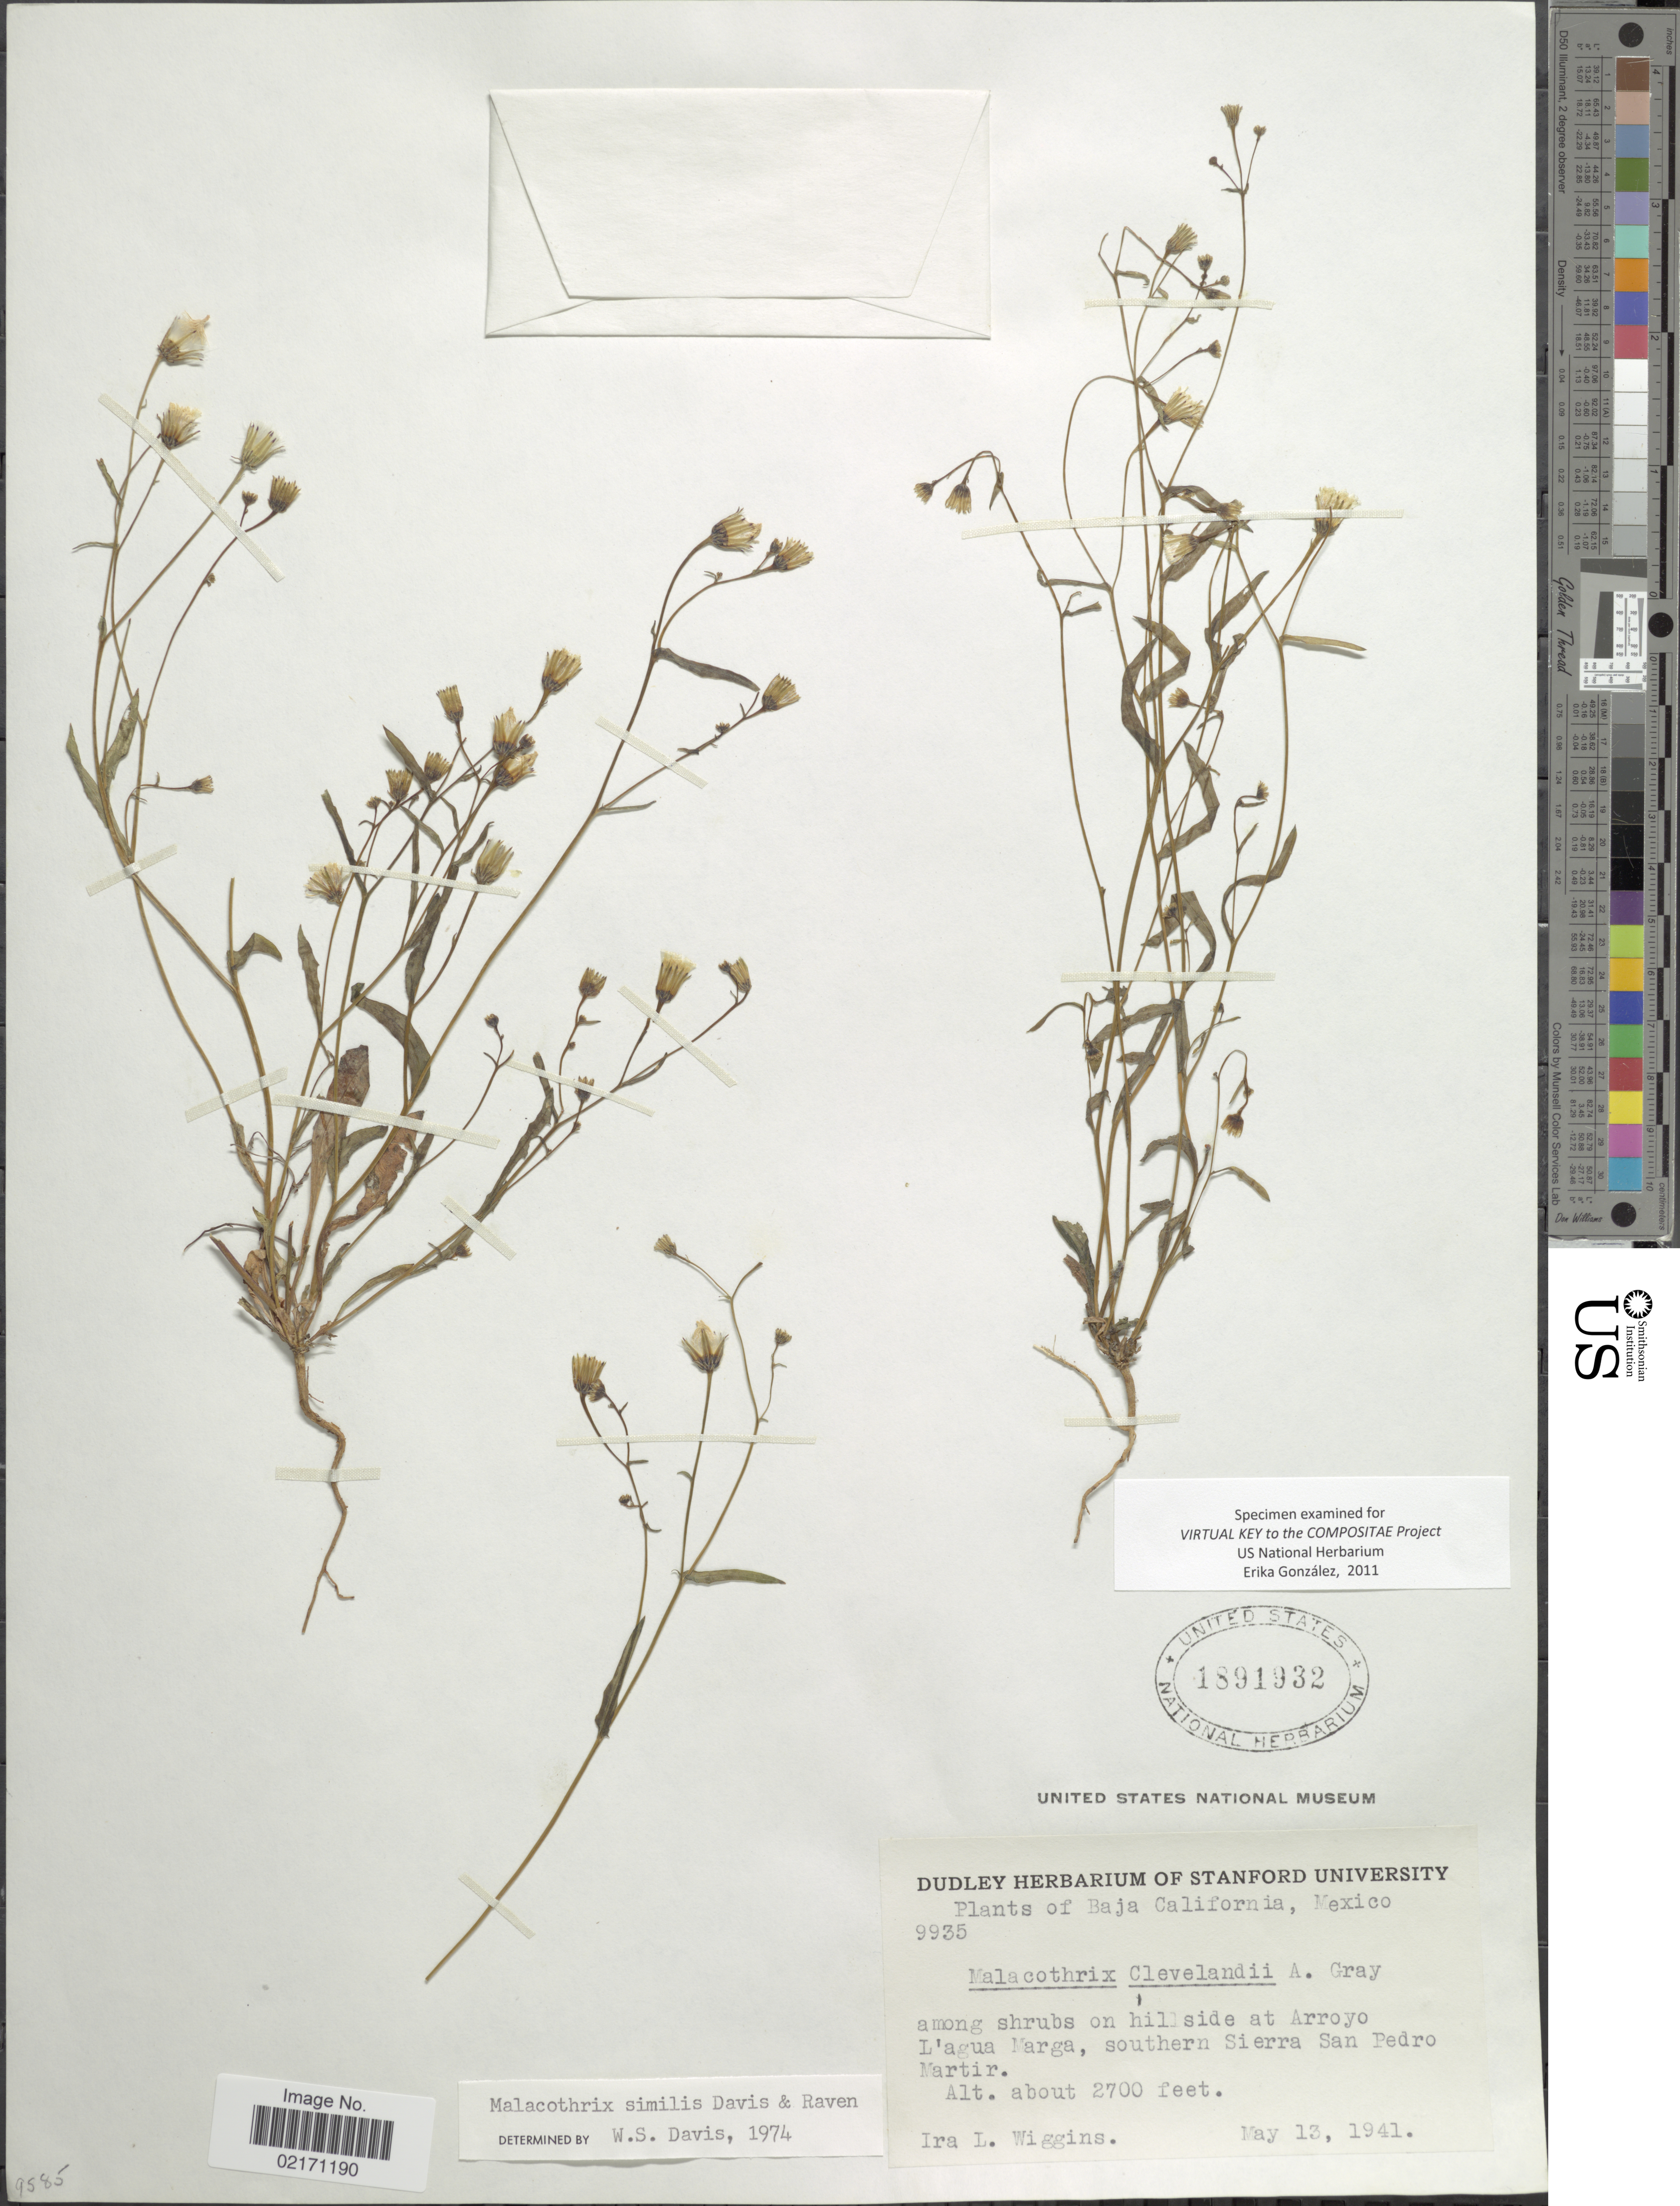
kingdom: Plantae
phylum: Tracheophyta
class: Magnoliopsida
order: Asterales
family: Asteraceae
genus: Malacothrix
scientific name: Malacothrix similis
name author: W.S. Davis &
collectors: I. L. Wiggins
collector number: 9935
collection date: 1941-05-13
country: Mexico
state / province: Baja California Norte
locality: Arroyo L'agua Marga, southern Sierra San Pedro Martir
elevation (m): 823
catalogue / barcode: US 1891932